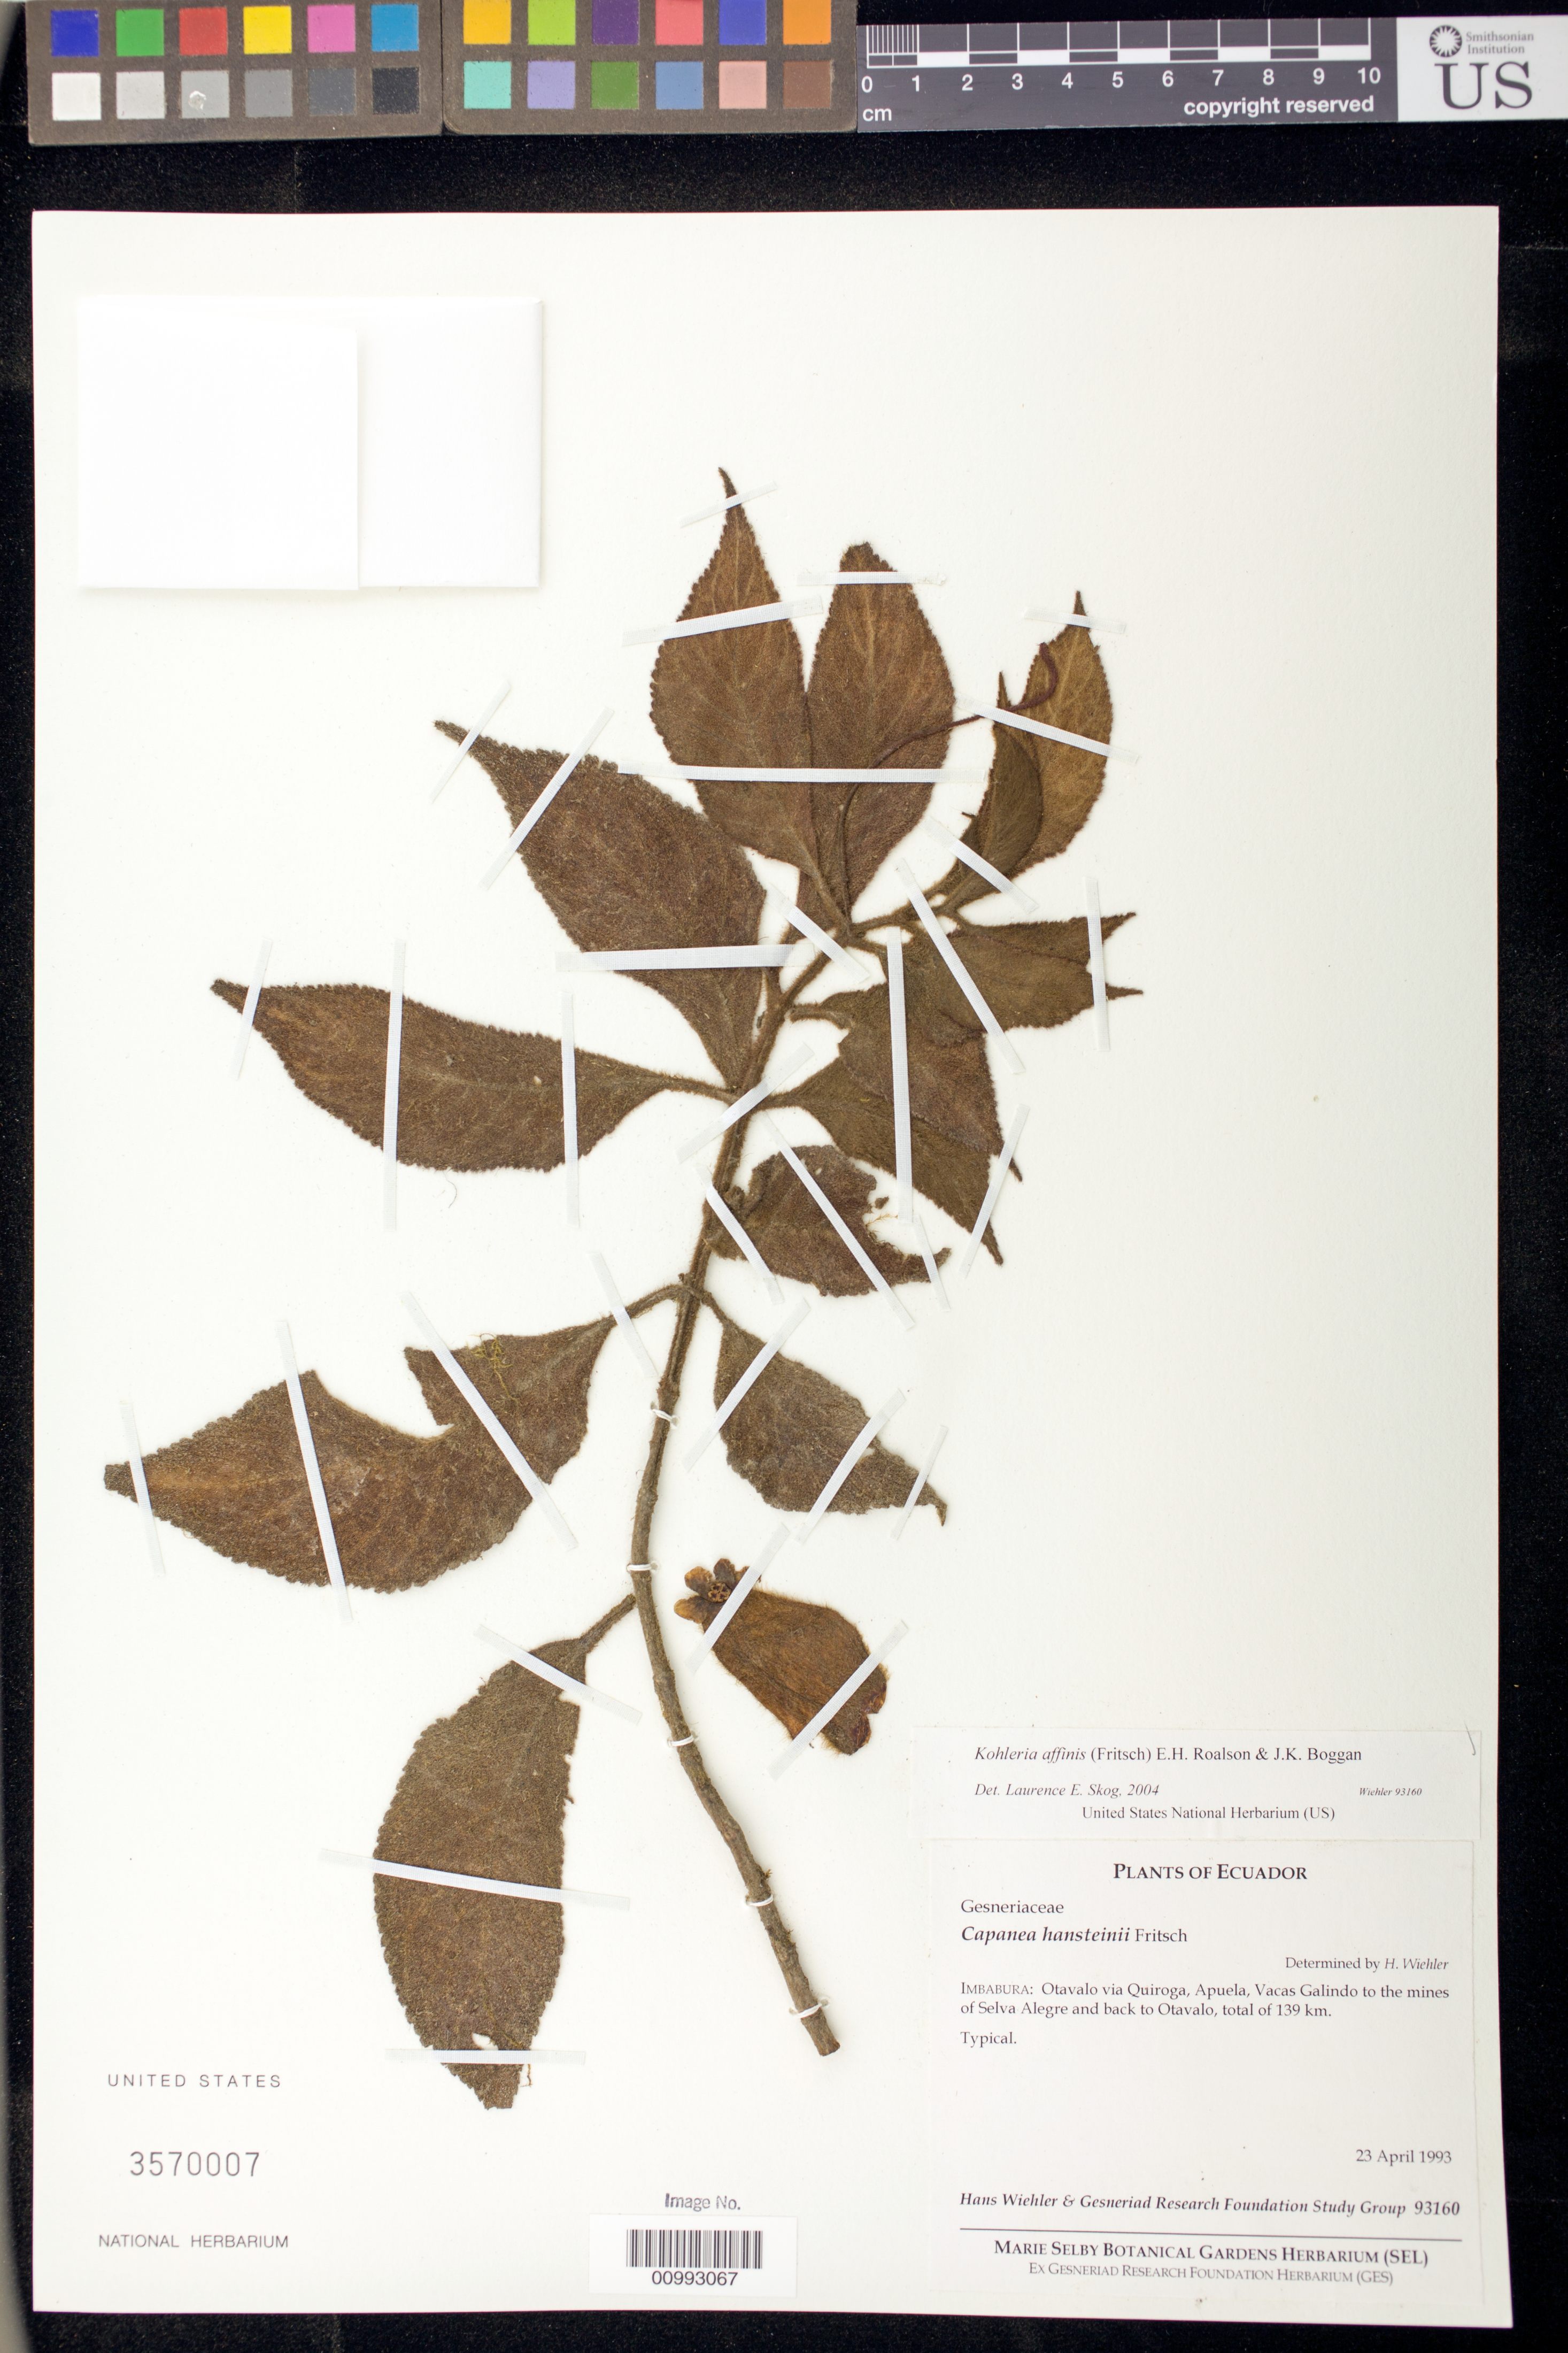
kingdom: Plantae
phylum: Tracheophyta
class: Magnoliopsida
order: Lamiales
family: Gesneriaceae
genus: Kohleria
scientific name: Kohleria affinis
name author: (Fritsch) Roalson & Boggan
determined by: Skog, Laurence E.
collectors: H. J. Wiehler & Gesneriad Research Foundation Study Group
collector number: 93160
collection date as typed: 23 Apr 1993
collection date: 1993-04-23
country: Ecuador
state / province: Imbabura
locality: Imbabura: Otavalo via Quiroga, Apuela, Vacas Galindo to the mines of Selva Alegre and back to Otavalo, total of 139 km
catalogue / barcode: US 3570007